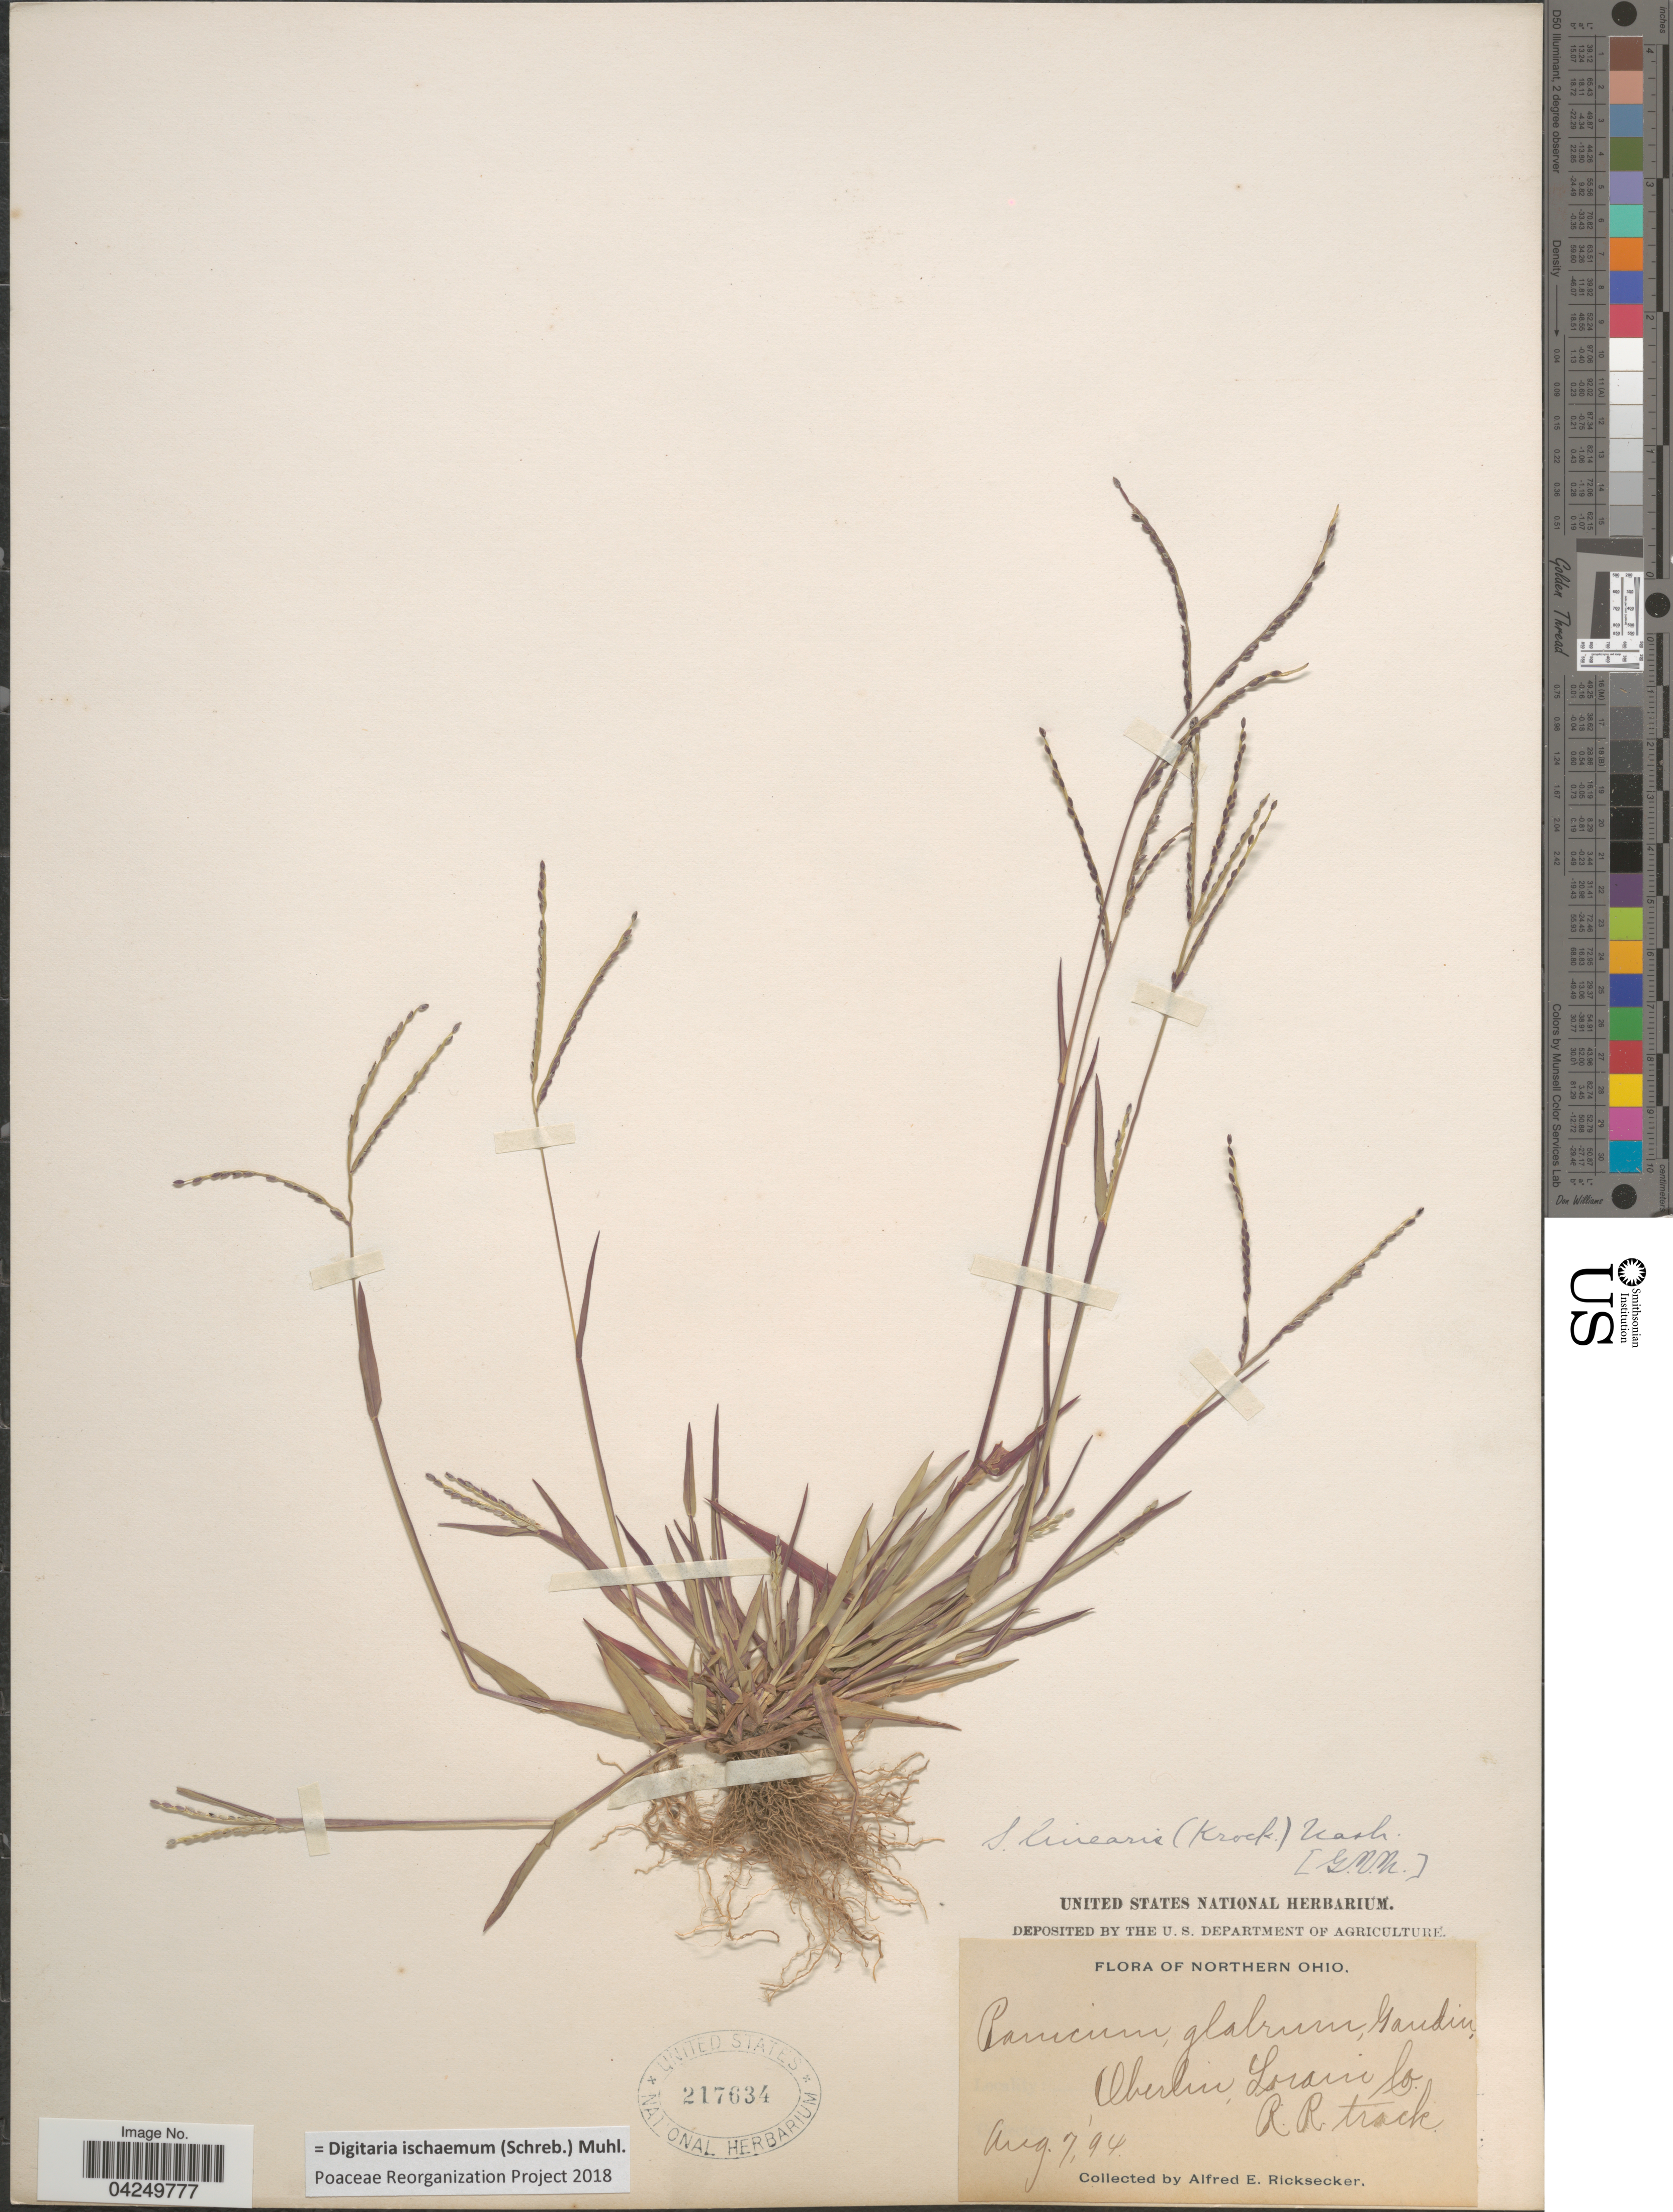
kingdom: Plantae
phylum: Tracheophyta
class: Liliopsida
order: Poales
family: Poaceae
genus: Digitaria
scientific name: Digitaria ischaemum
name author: (Schreber) Schreber ex Muhl.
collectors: A. E. Ricksecker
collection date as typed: Transcribed d/m/y: 7/8/94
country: United States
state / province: Ohio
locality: Northern Ohio. Oberlin, Loraine Co. R. R. track.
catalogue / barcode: US 217634